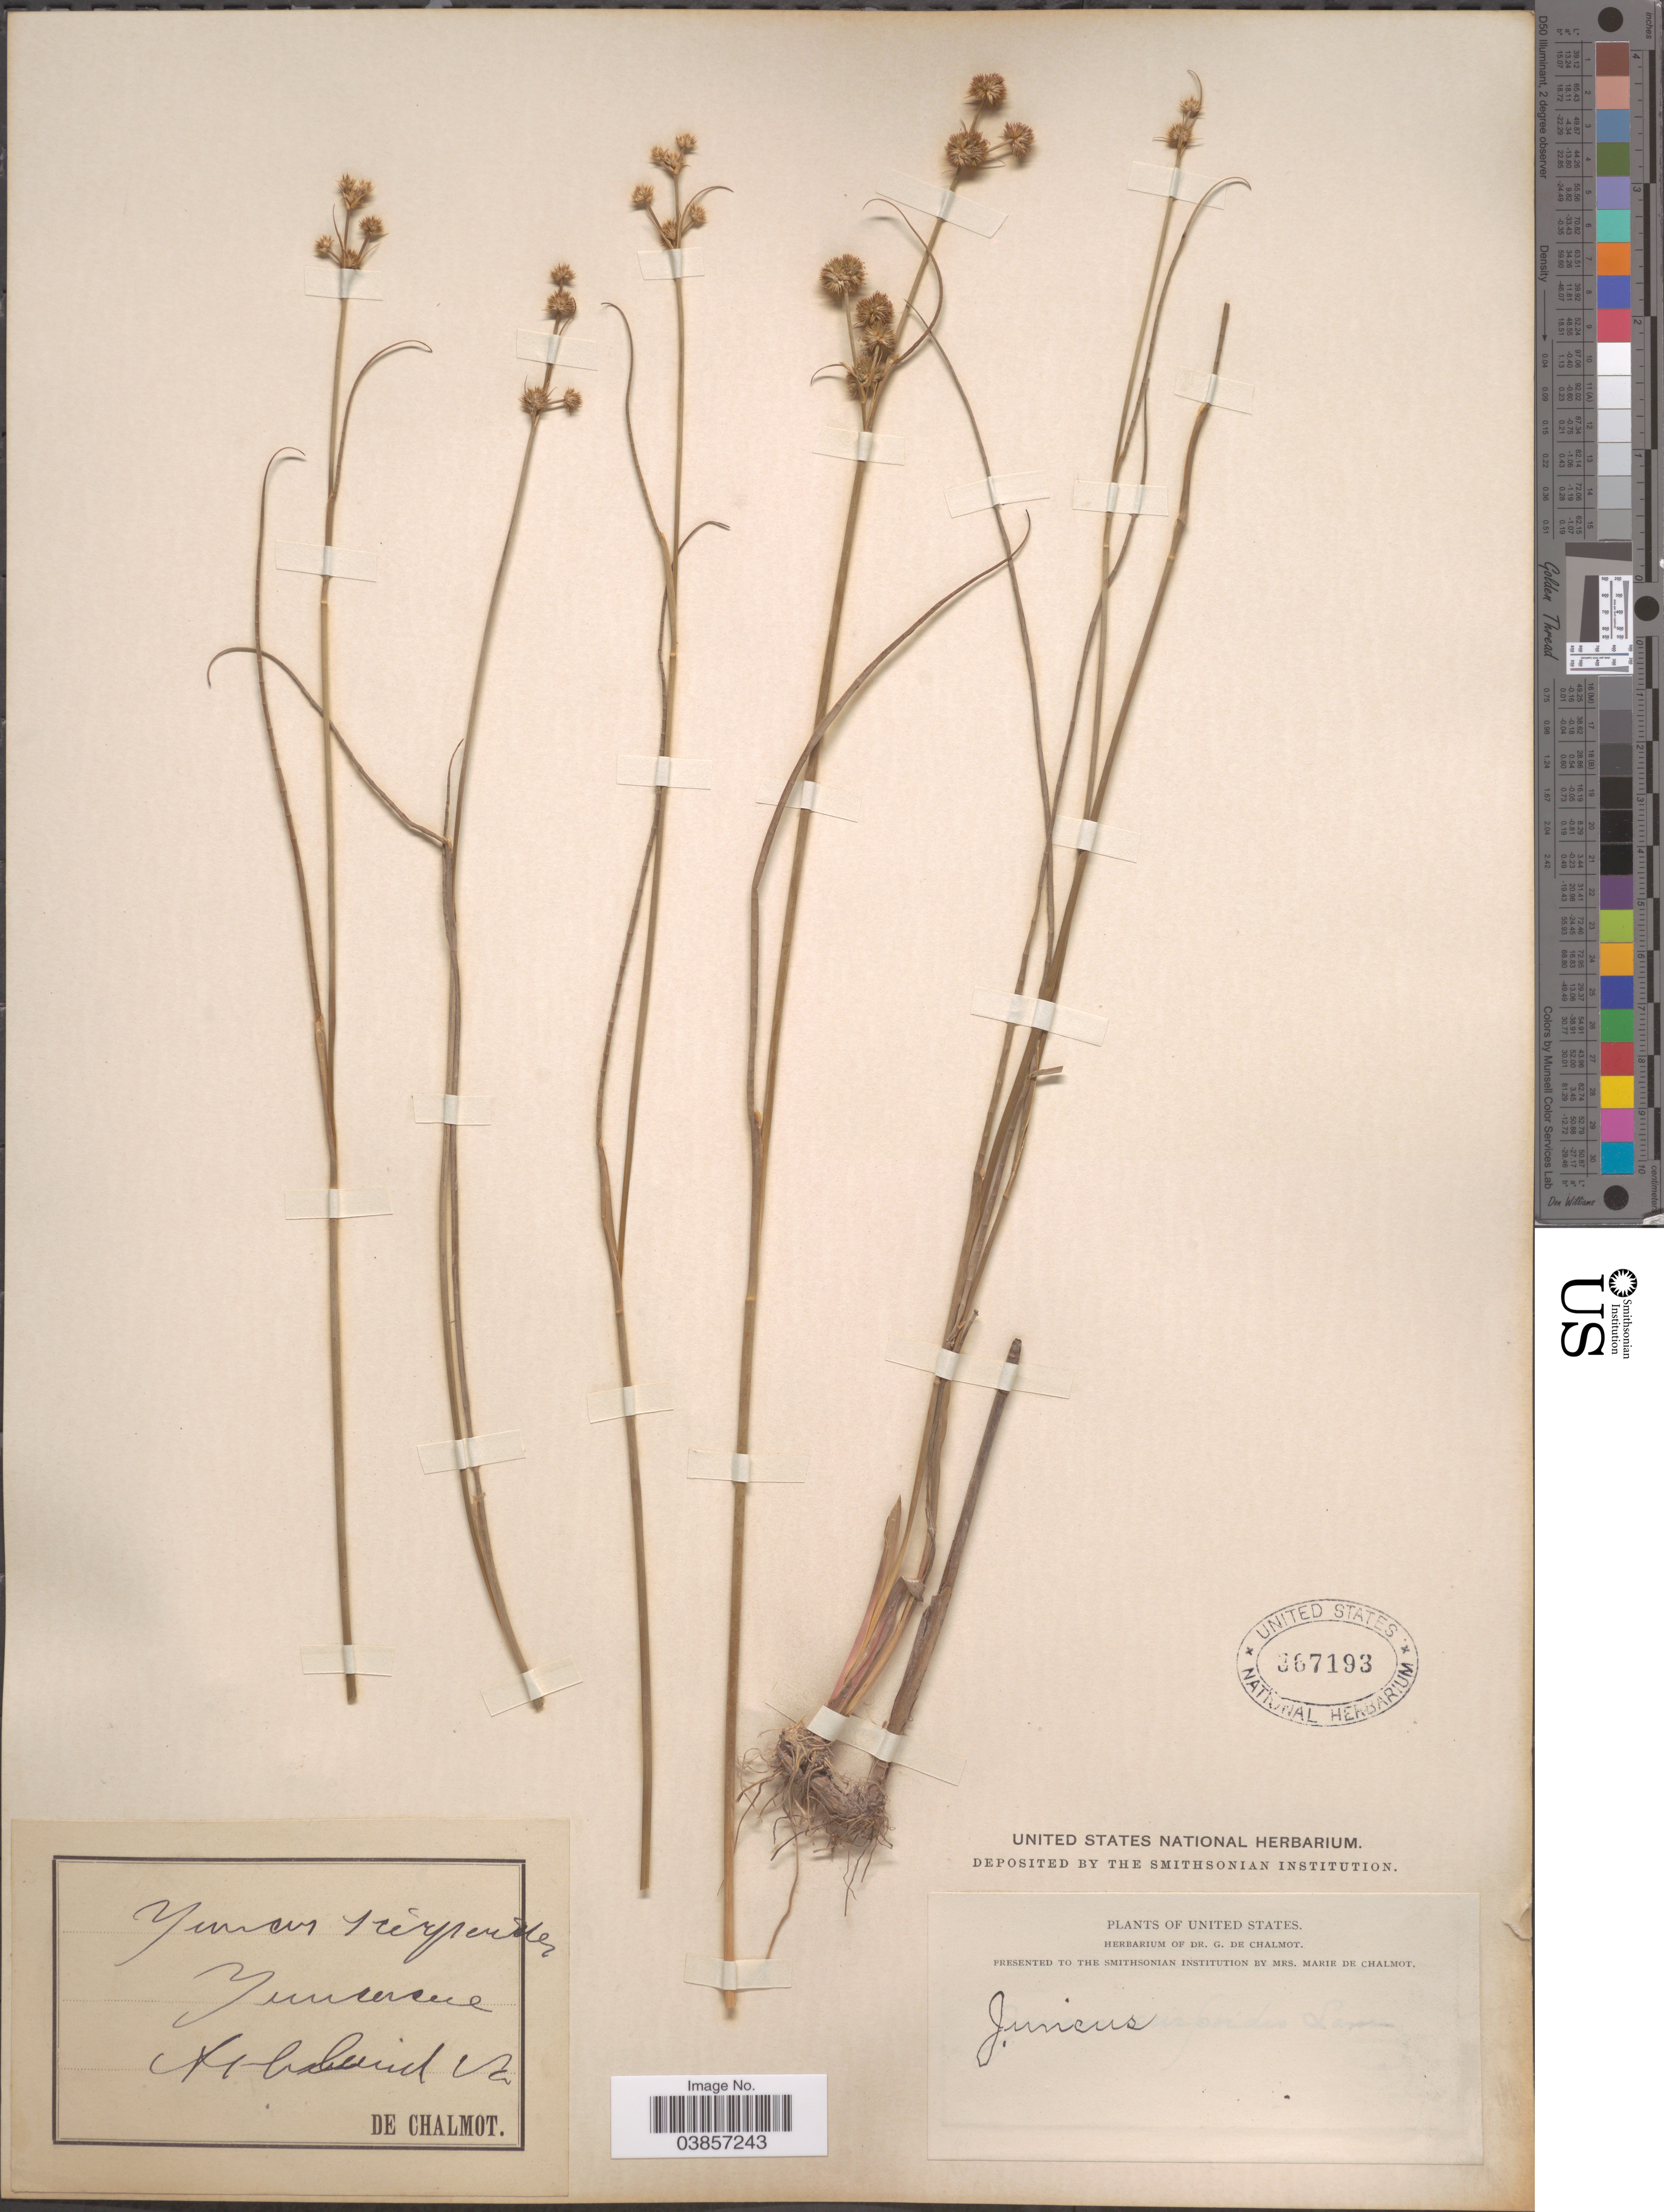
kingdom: Plantae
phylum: Tracheophyta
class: Liliopsida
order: Poales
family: Juncaceae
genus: Juncus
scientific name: Juncus scirpoides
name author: Lam.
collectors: G. de Chalmot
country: United States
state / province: Virginia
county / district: Hanover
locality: Ashland.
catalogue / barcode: US 367193